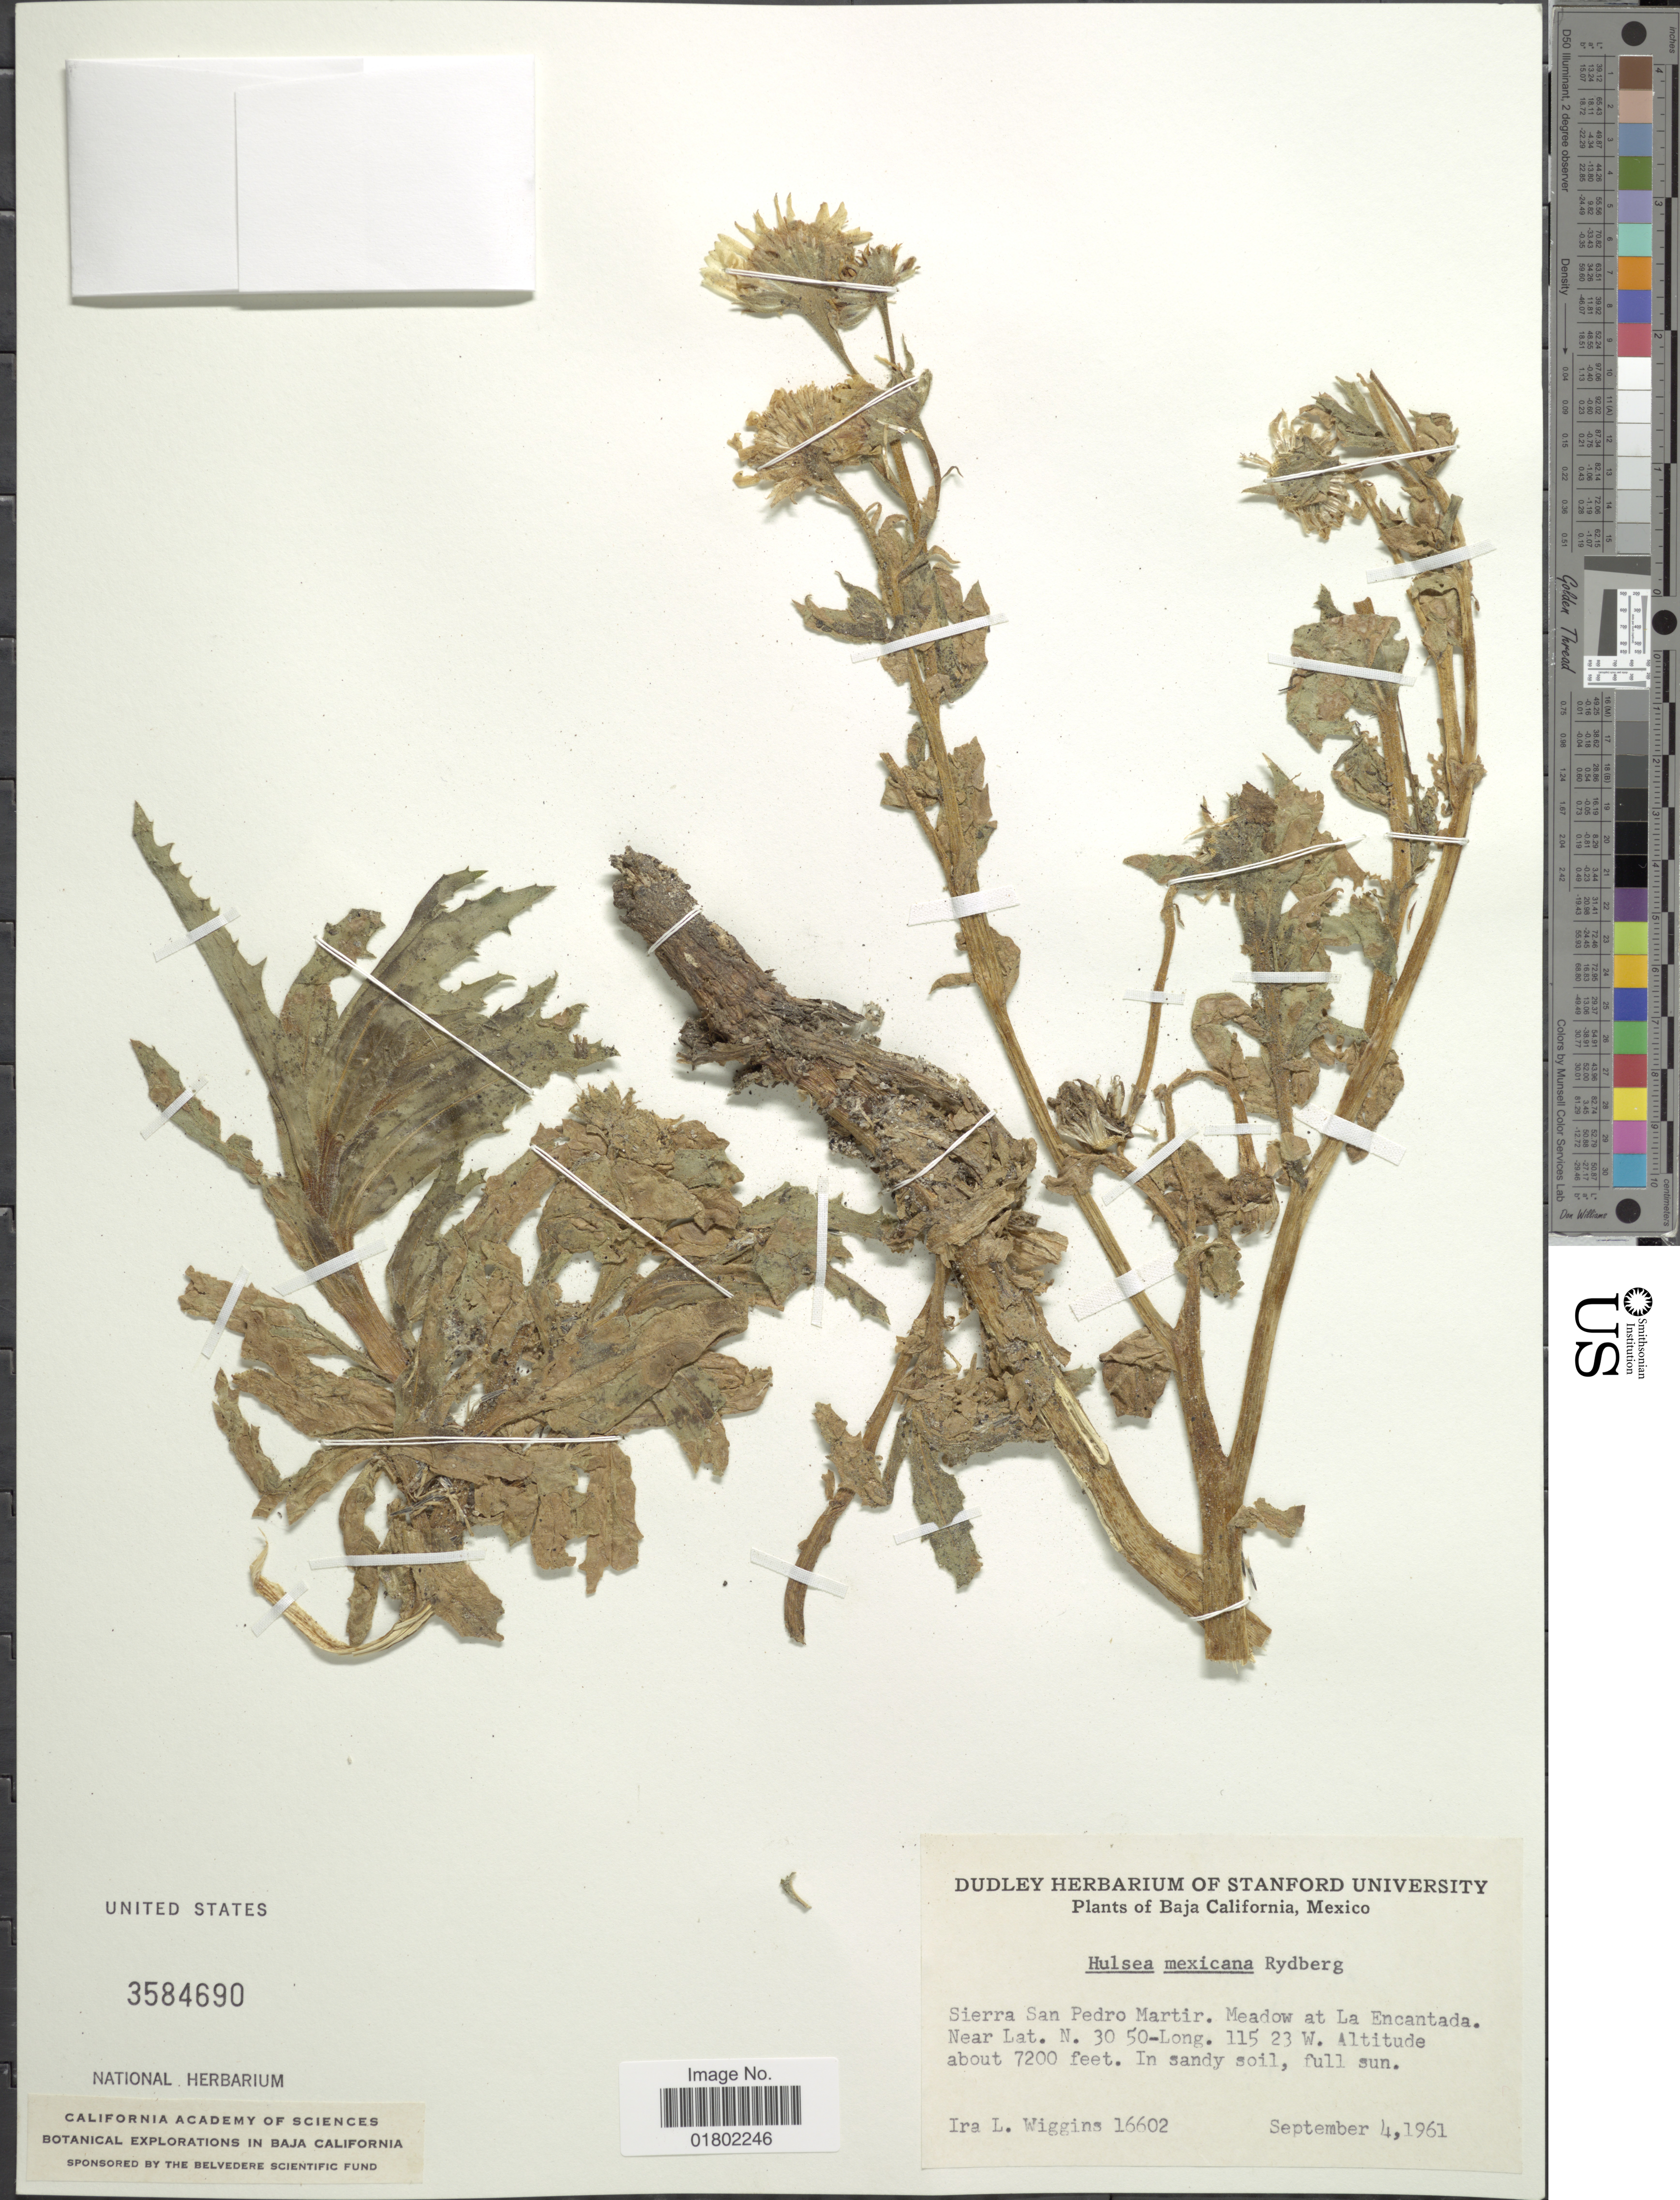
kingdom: Plantae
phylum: Tracheophyta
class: Magnoliopsida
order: Asterales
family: Asteraceae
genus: Hulsea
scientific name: Hulsea mexicana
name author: Rydb.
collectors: I. L. Wiggins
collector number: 16602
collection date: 1961-09-04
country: Mexico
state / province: Baja California Norte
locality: Sierra San Pedro Martir, meadow at La Encantada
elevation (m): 2195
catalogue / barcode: US 3584690